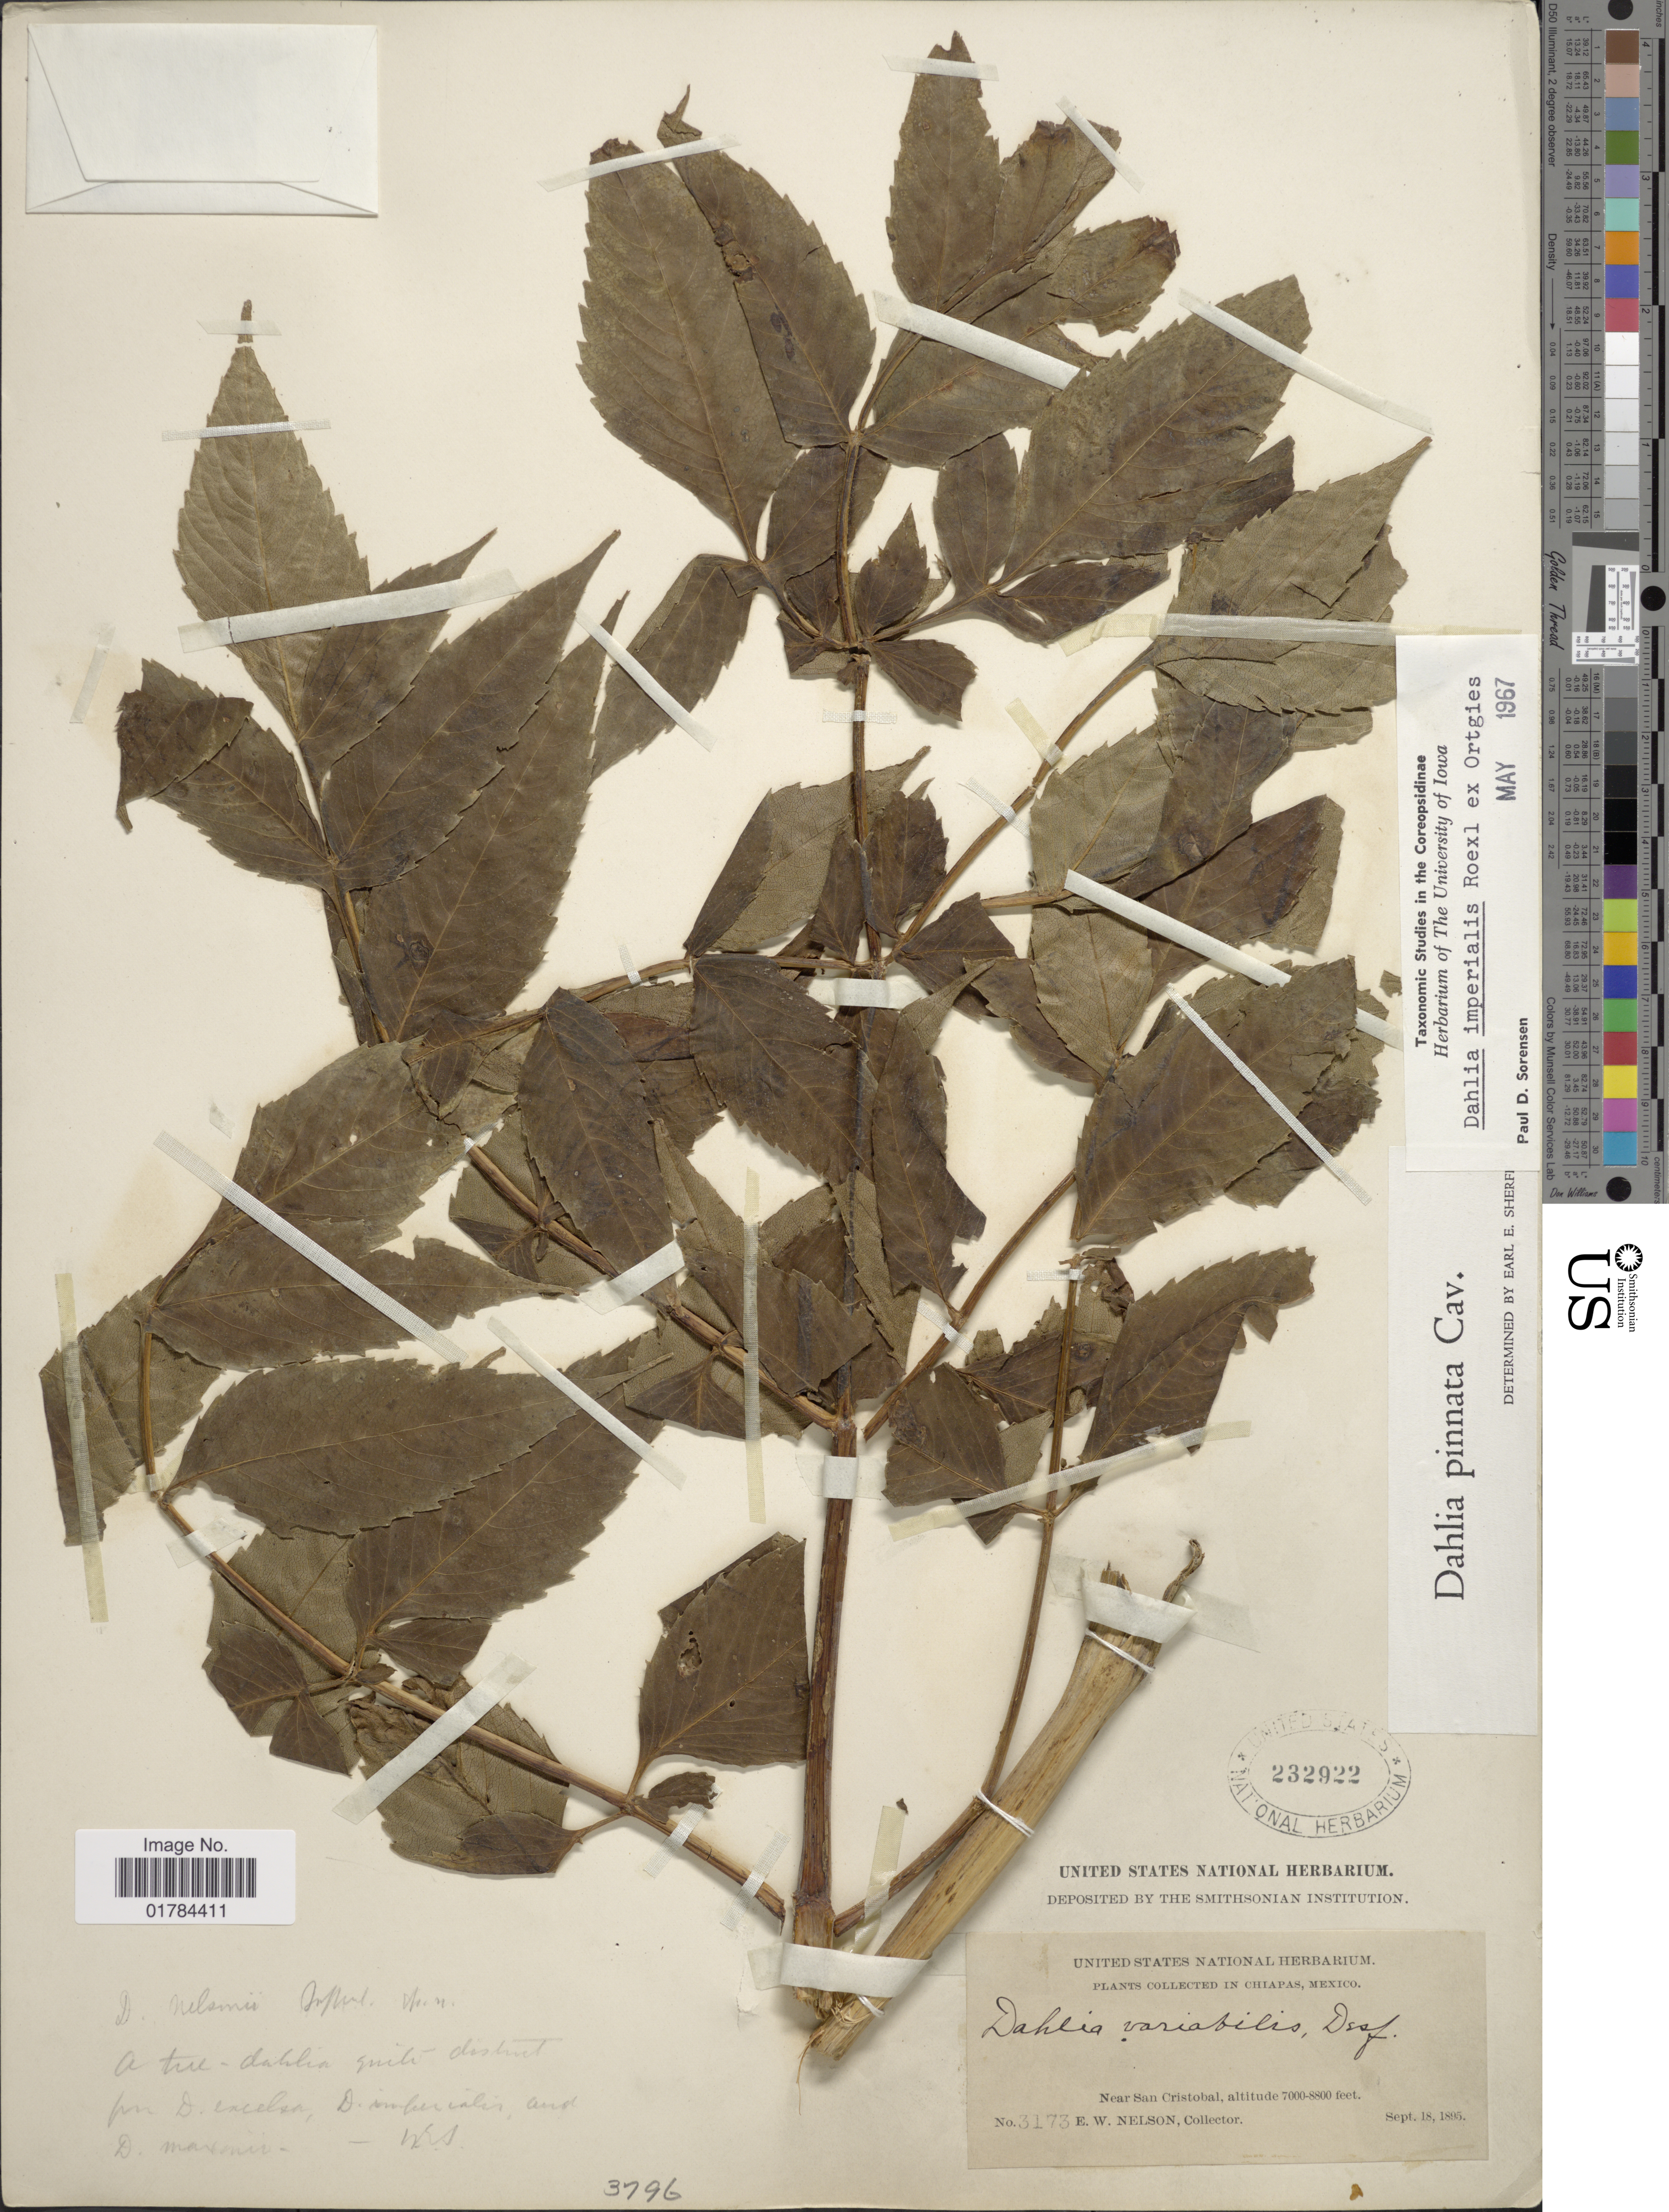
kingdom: Plantae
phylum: Tracheophyta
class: Magnoliopsida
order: Asterales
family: Asteraceae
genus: Dahlia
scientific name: Dahlia imperialis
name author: Roezl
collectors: E. W. Nelson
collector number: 3173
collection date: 1895-09-18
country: Mexico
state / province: Chiapas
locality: Near San Cristobal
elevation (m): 2134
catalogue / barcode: US 232922